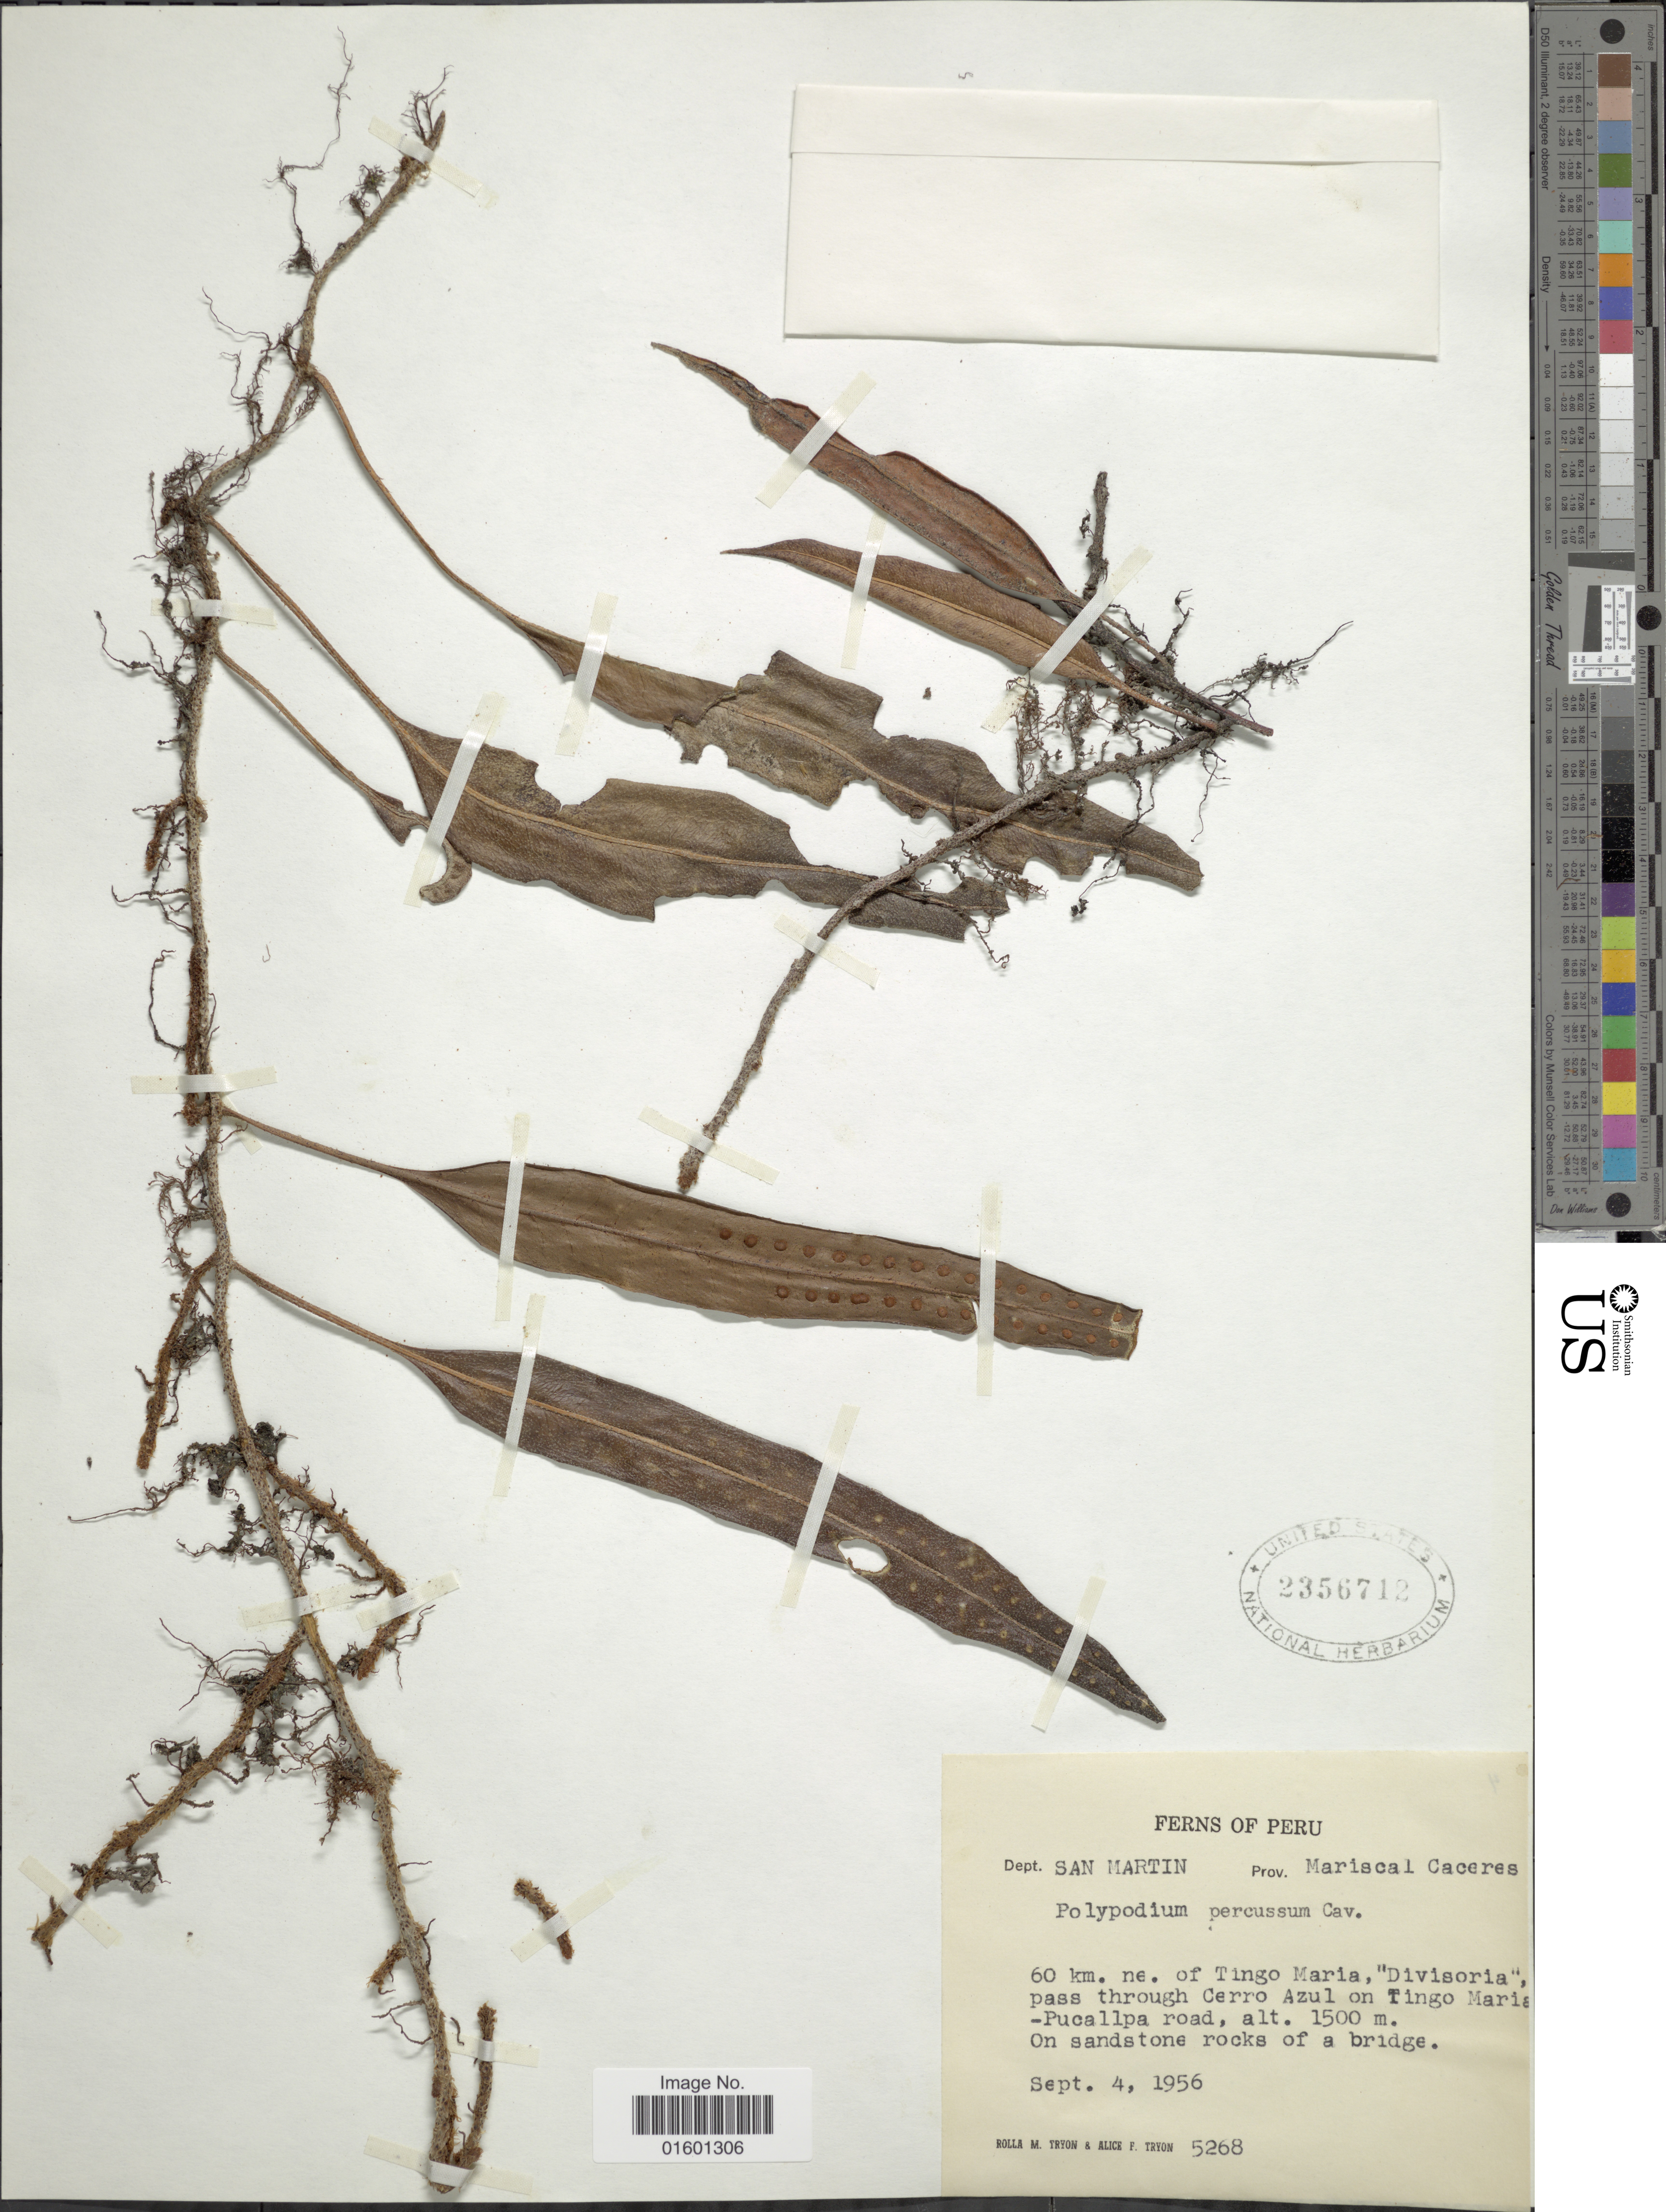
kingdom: Plantae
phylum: Tracheophyta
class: Polypodiopsida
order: Polypodiales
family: Polypodiaceae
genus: Microgramma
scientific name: Microgramma percussa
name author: (Cav.) de la Sota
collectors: R. M. Tryon & A. F. Tryon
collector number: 5268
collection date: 1956-09-04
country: Peru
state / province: San Martín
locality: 60 km. ne of Tingo maria, Dicisoria: pass through Cerro Azul on Tingo Maria- Pucallpa road, on sandstone rocks of a bridge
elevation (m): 1500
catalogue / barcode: US 2356712